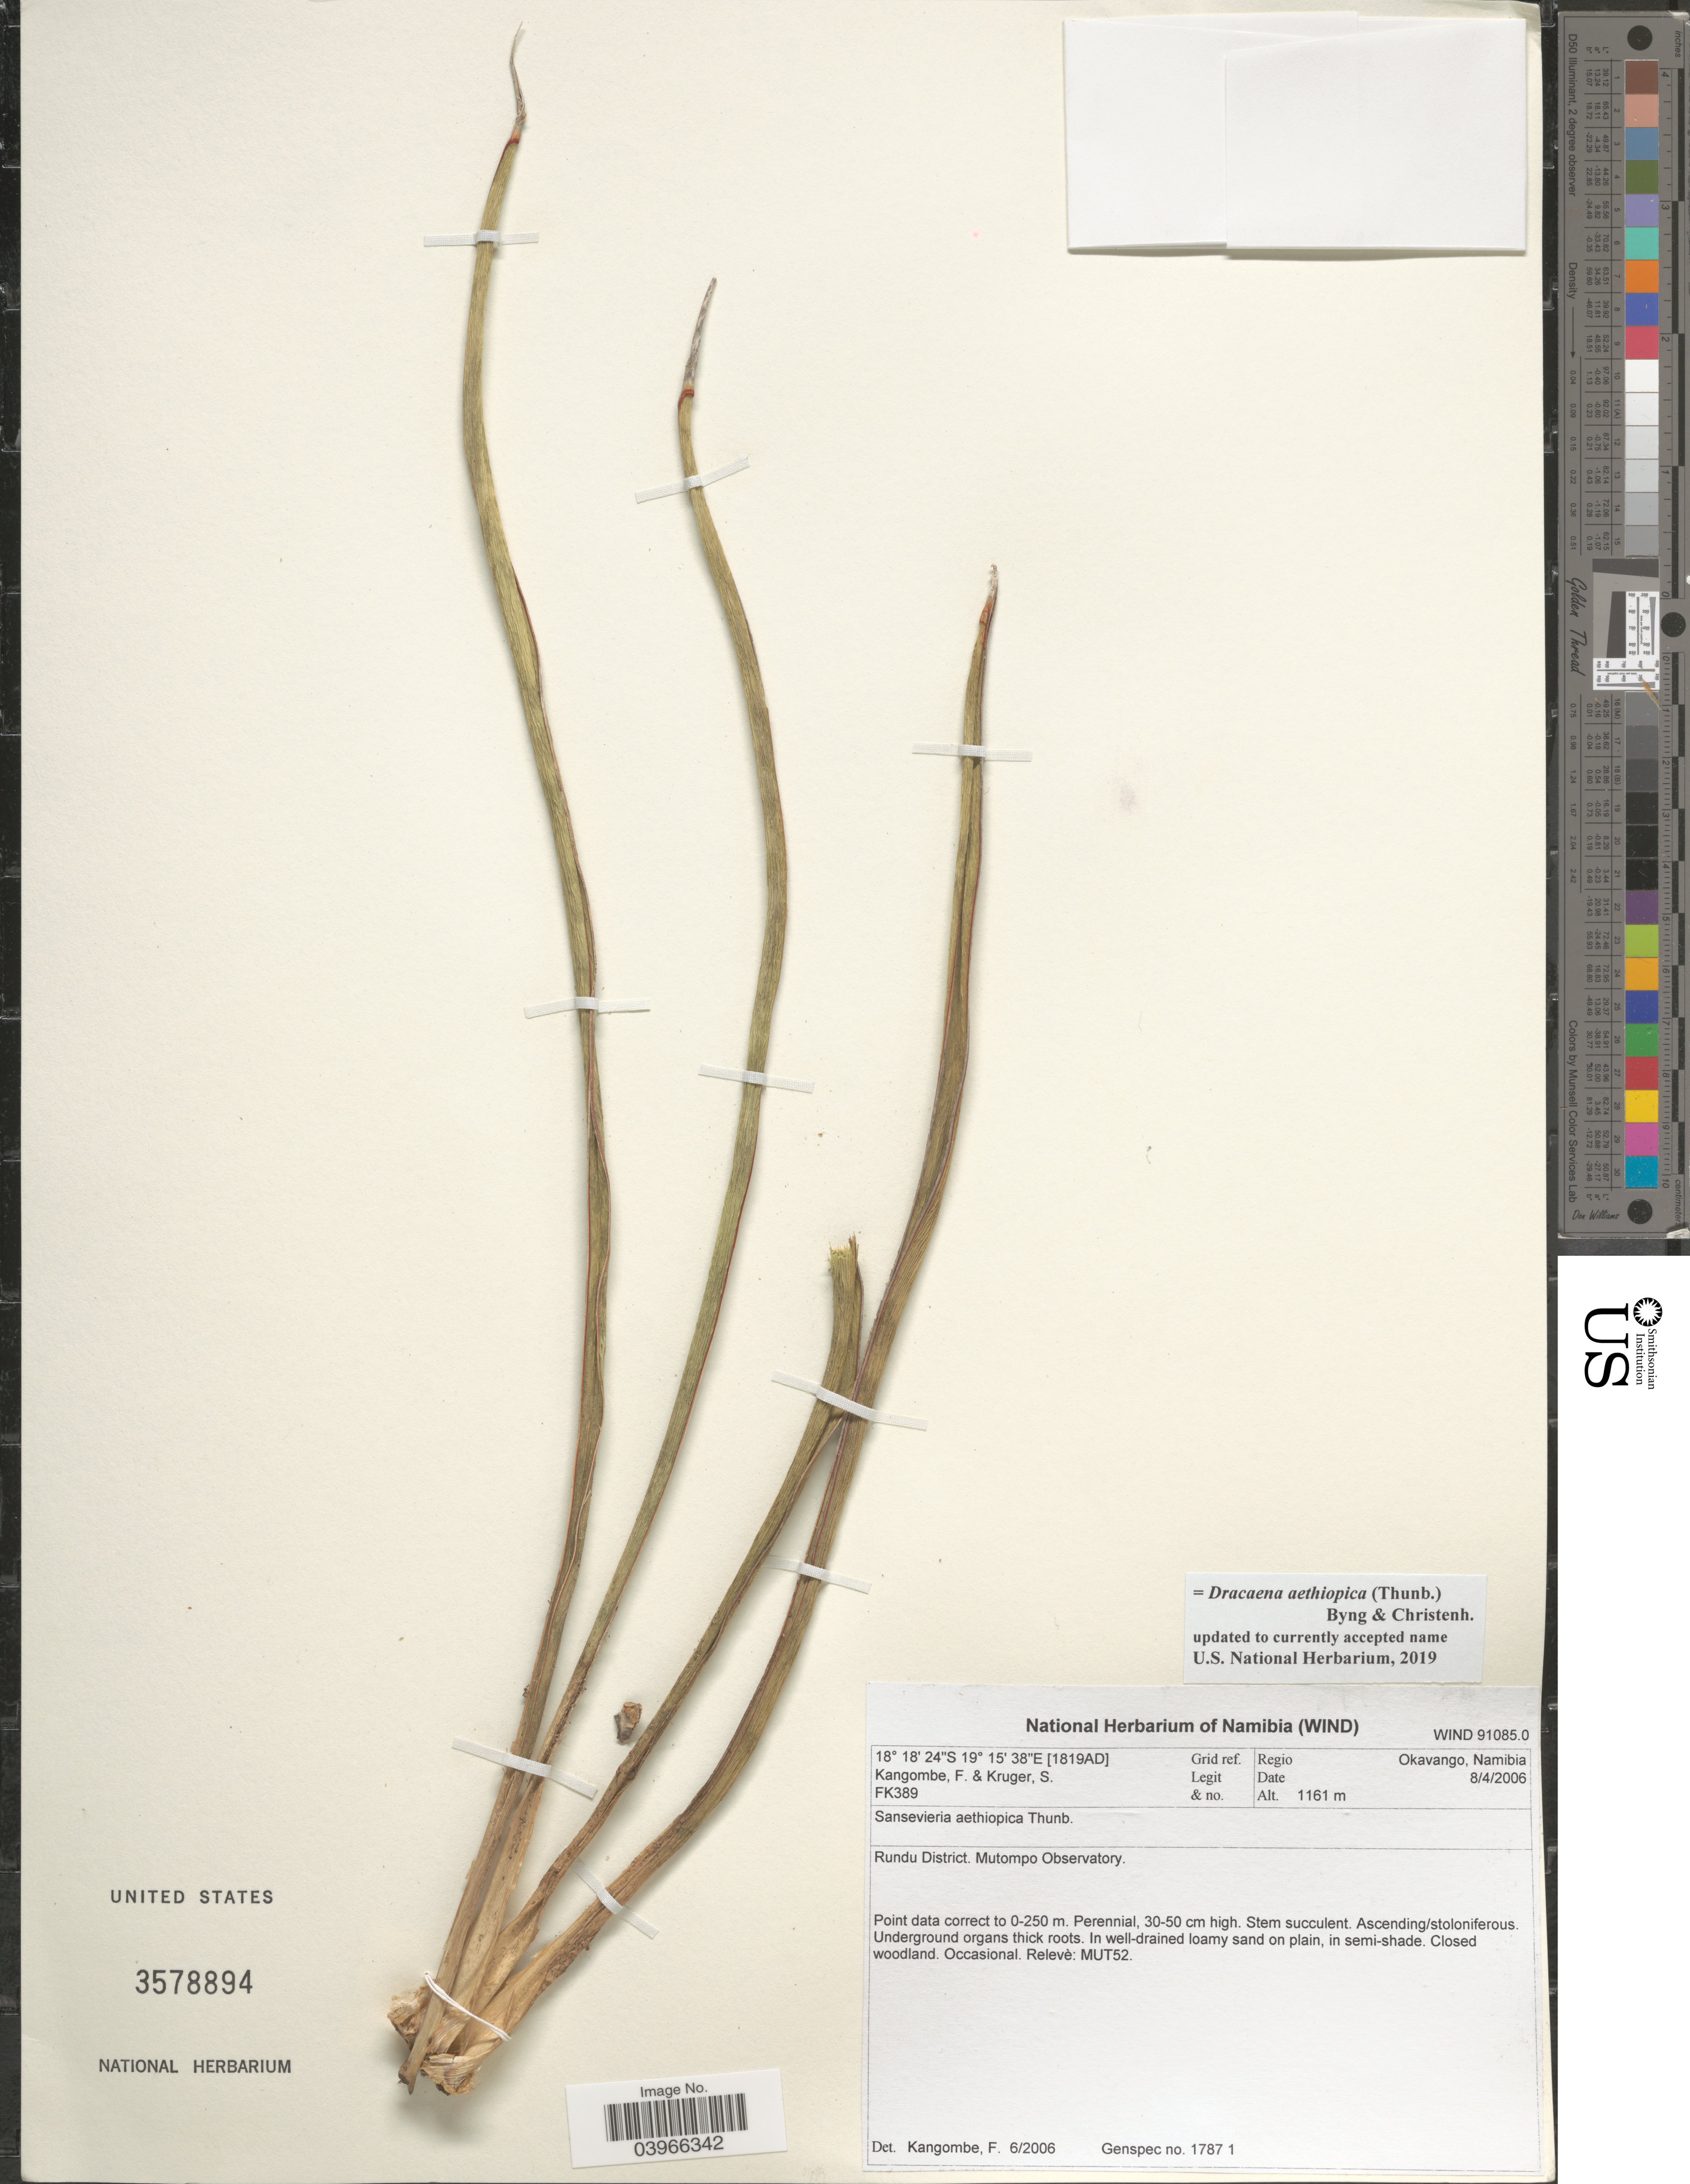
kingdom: Plantae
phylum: Tracheophyta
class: Liliopsida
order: Asparagales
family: Asparagaceae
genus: Dracaena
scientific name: Dracaena aethiopica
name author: (Thunb.) Byng & Christenh.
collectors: F. Kangombe & S. Kruger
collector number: FK389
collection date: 2006-04-08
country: Namibia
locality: Grid ref. [1819AD]. Regio Okavango, Namibia. Rundu District. Mutompo Observatory.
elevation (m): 1161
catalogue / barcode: US 3578894